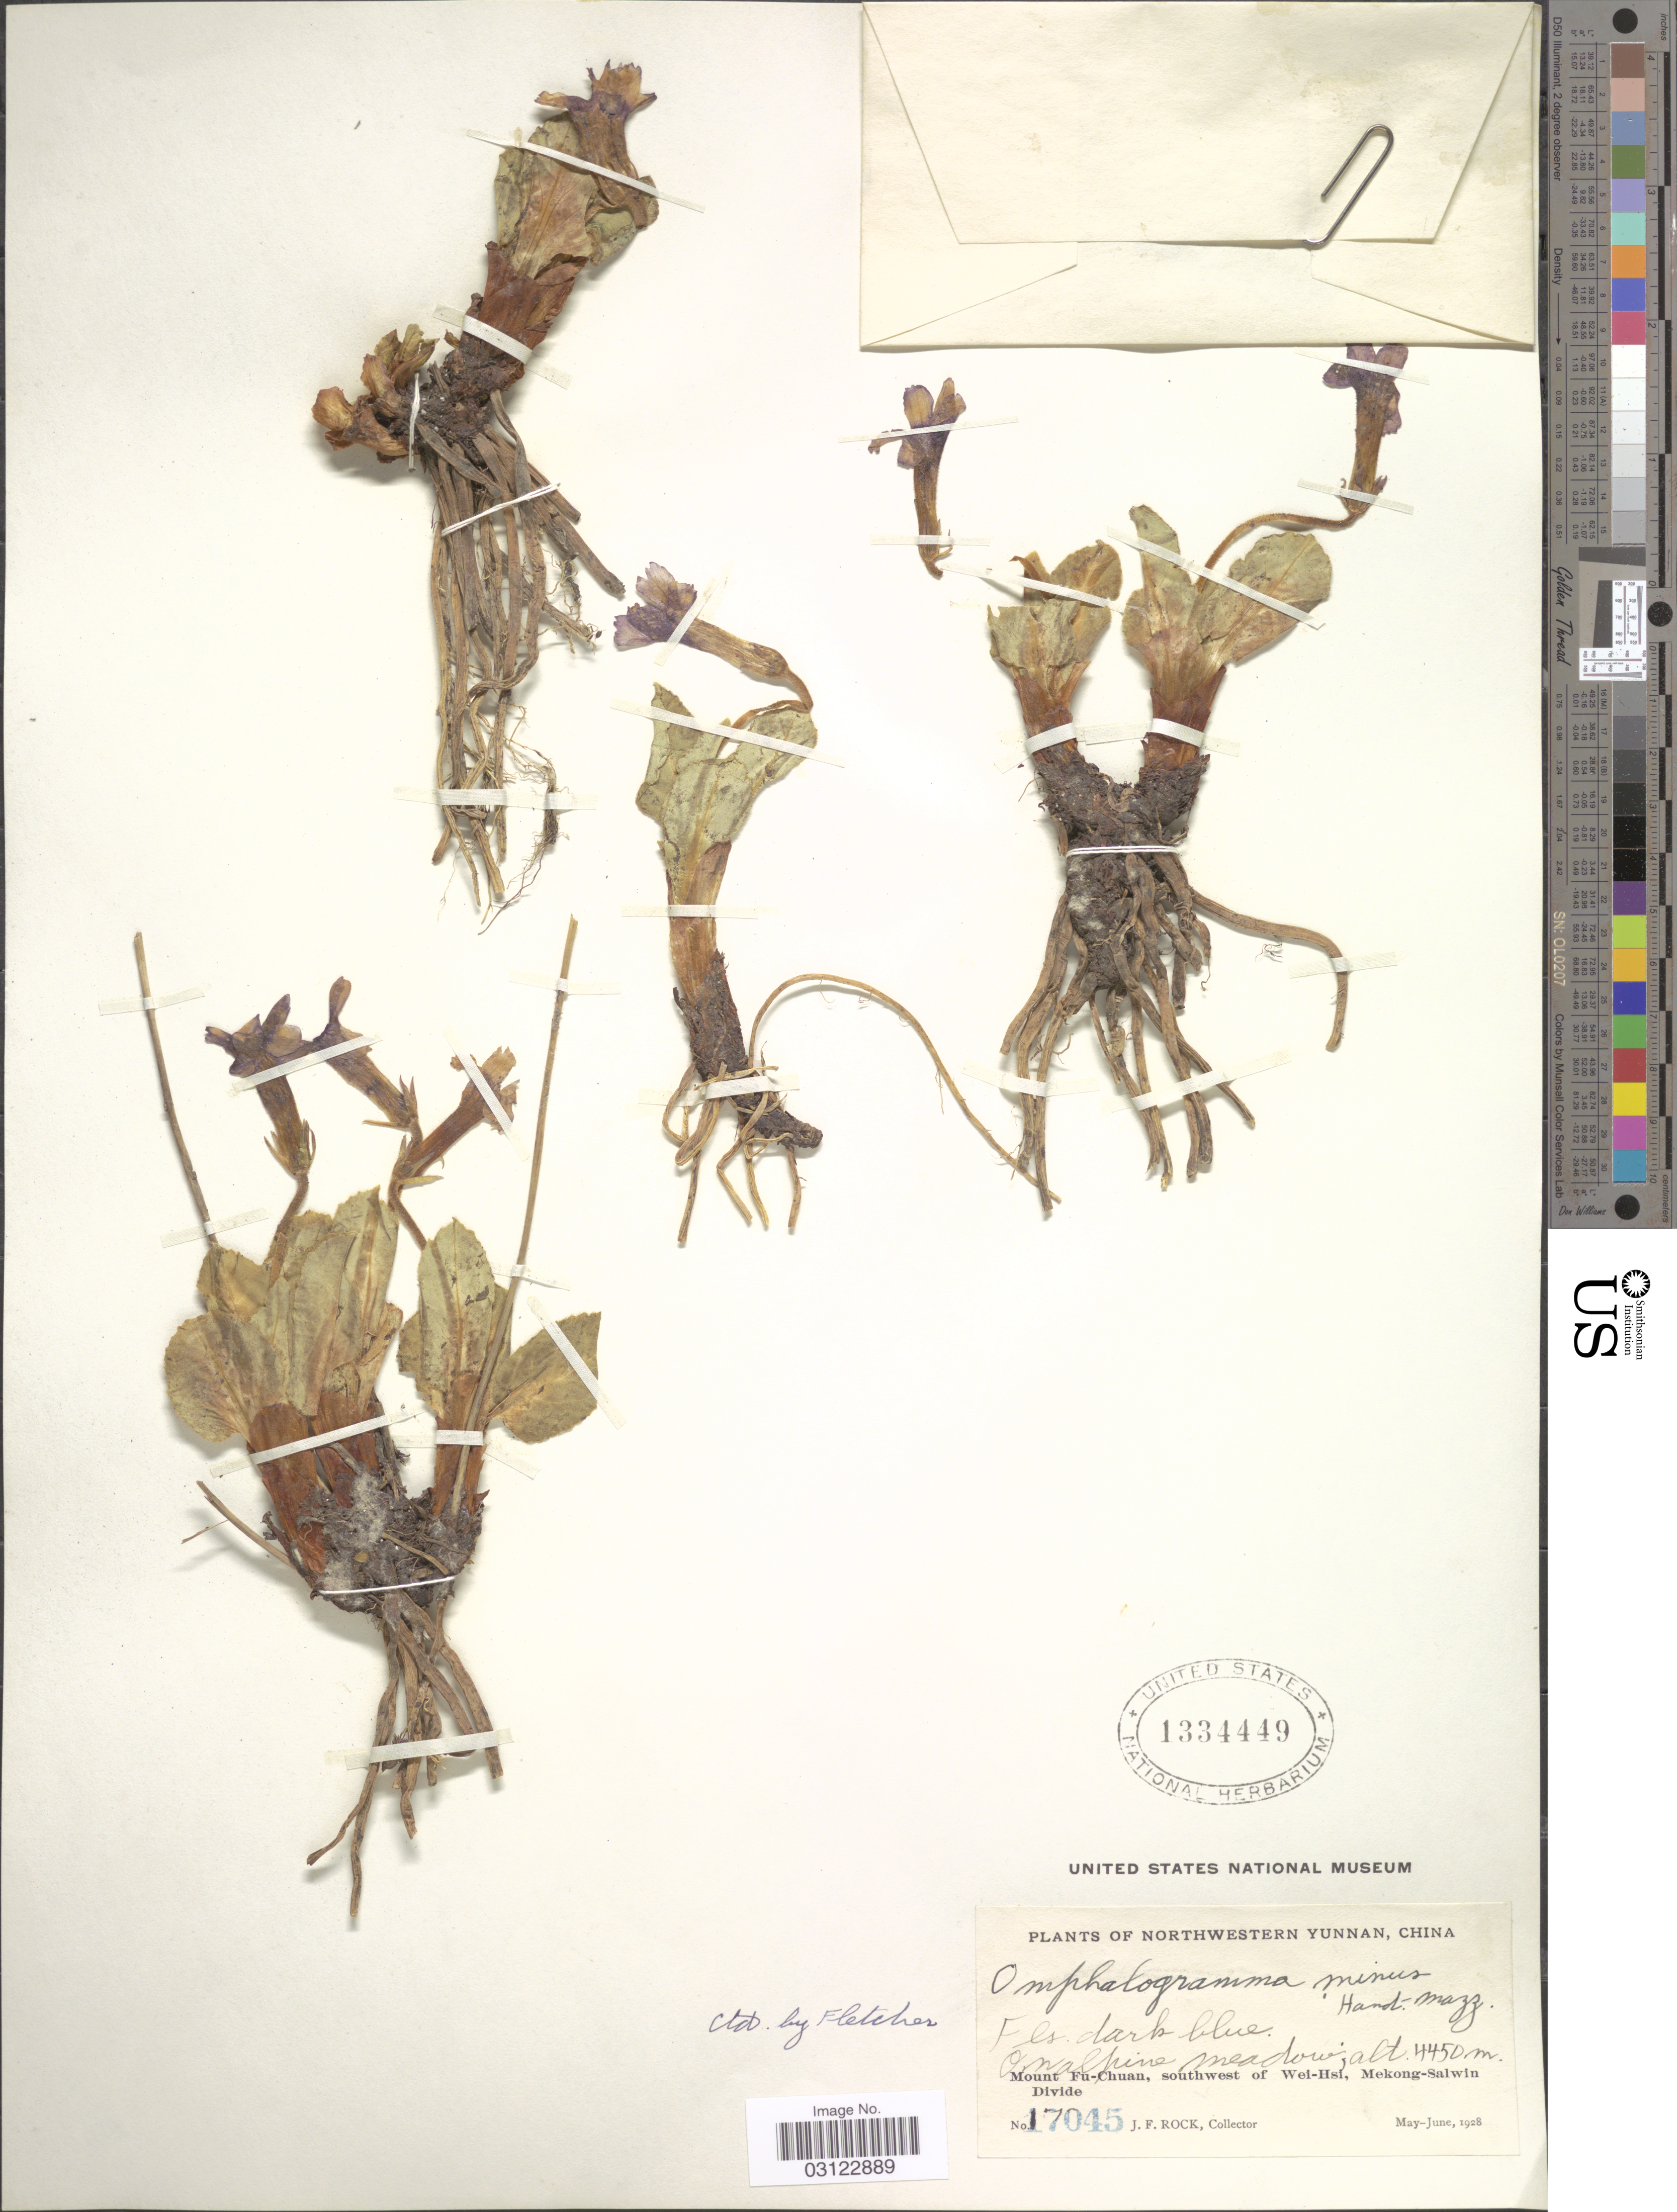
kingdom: Plantae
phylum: Tracheophyta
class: Magnoliopsida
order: Ericales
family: Primulaceae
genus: Omphalogramma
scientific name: Omphalogramma minus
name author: Hand.-Mazz.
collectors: J. Rock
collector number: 17045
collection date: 1928-05/1928-06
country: China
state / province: Yunnan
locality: Northwestern Yunnan. On alpine meadow. Mount Fu-Chuan, southwest of Wei-Hsi, Mekong-Salwin Divide.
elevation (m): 4450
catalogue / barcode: US 1334449